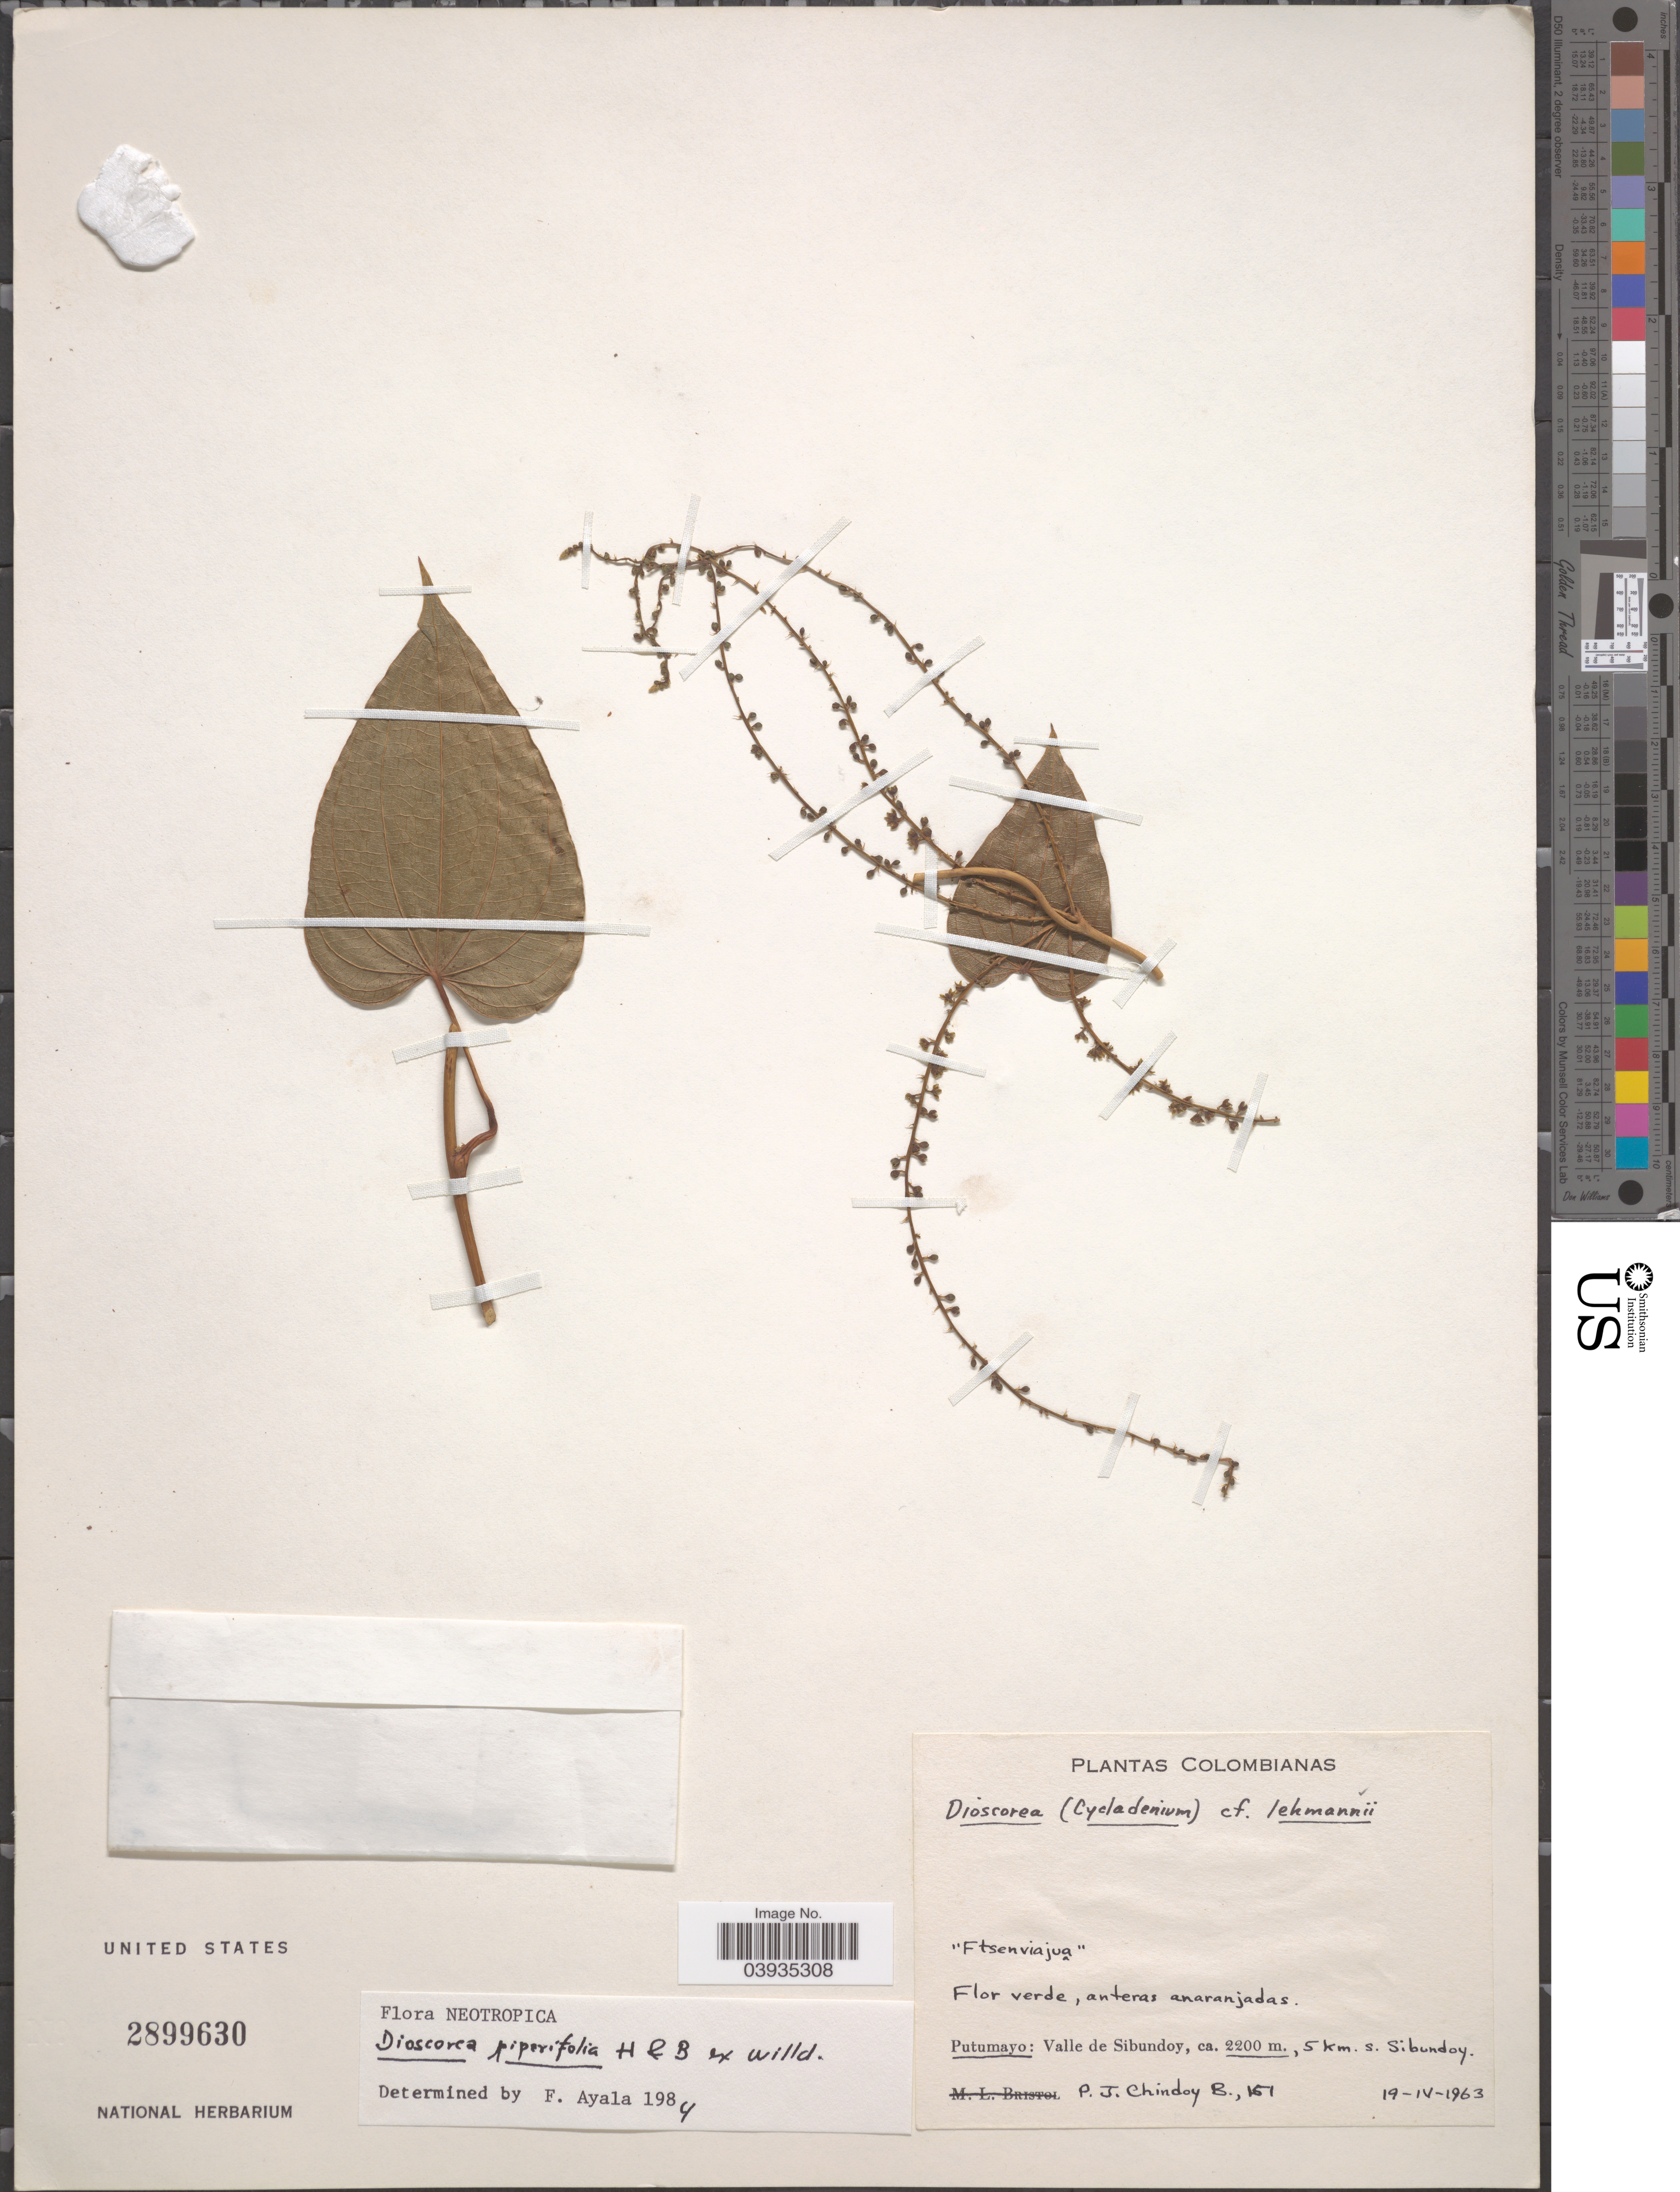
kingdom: Plantae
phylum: Tracheophyta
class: Liliopsida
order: Dioscoreales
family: Dioscoreaceae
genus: Dioscorea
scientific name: Dioscorea piperifolia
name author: Bonpl. ex Humb. & Willd.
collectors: P. Chindoy B.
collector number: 151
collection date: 1963-04-19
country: Colombia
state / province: Putumayo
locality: Valle de Sibundoy, 5 km. s. Sibundoy.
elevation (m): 2200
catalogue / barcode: US 2899630